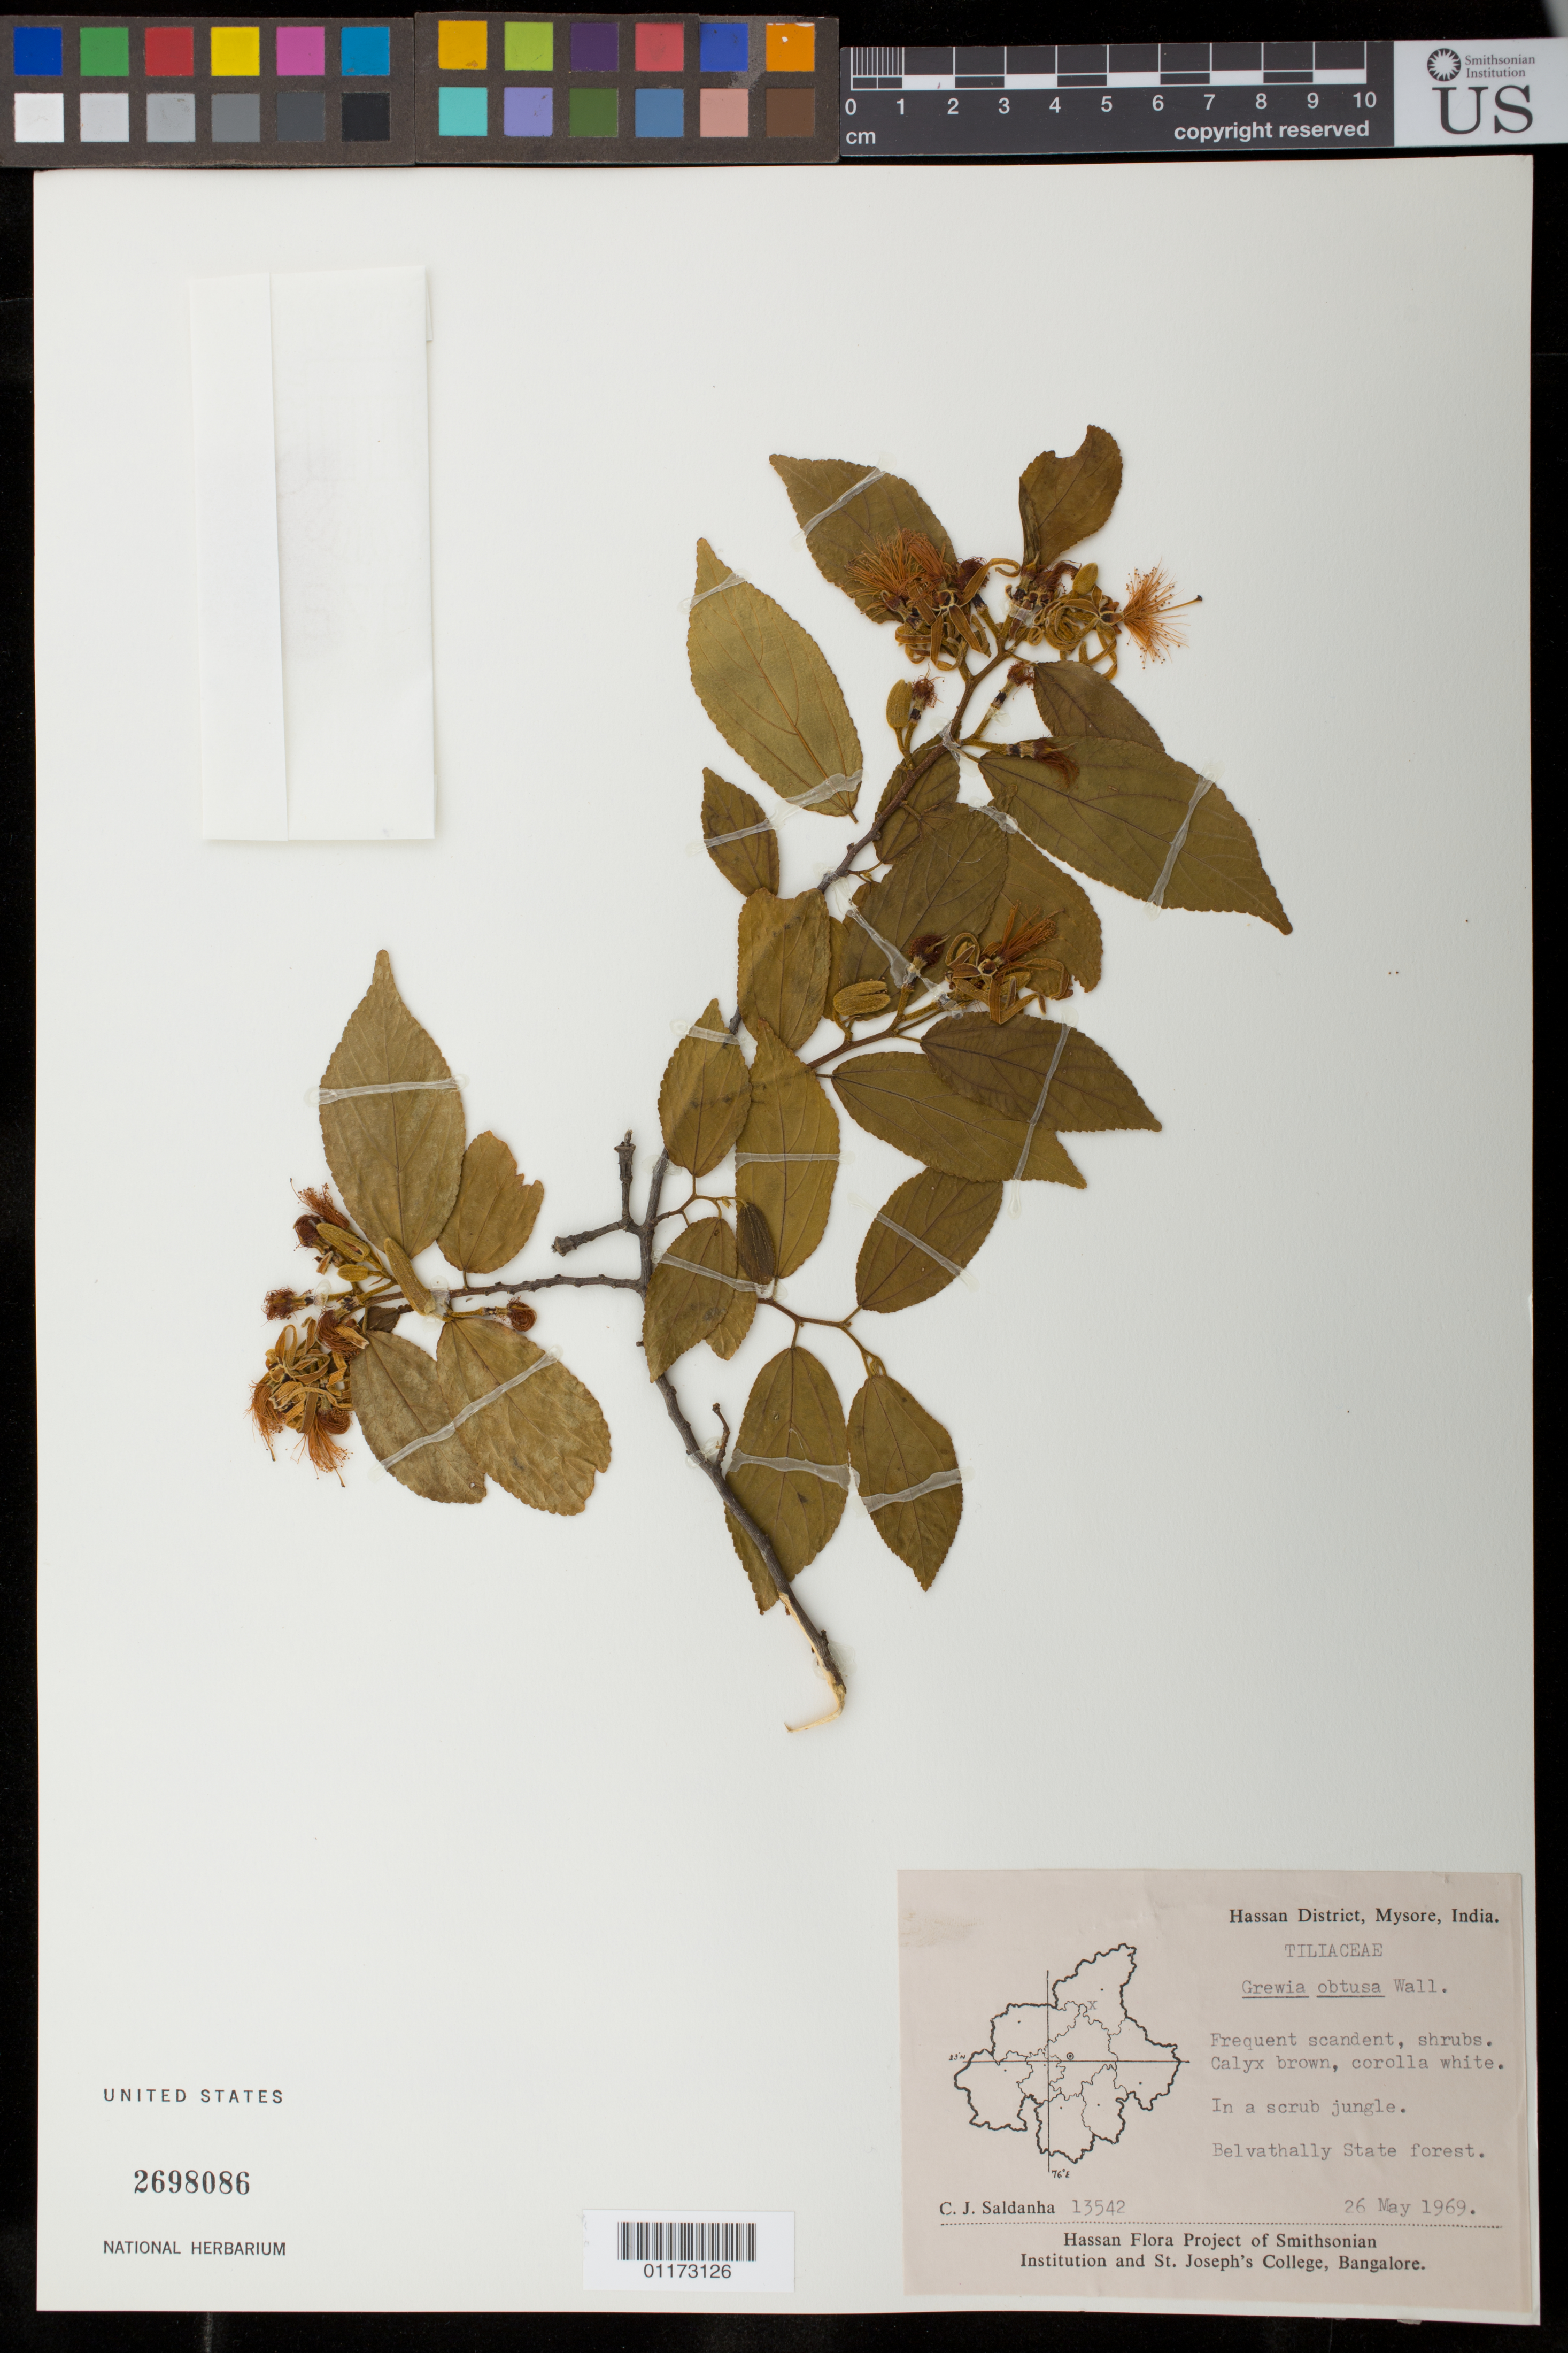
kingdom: Plantae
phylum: Tracheophyta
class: Magnoliopsida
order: Malvales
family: Malvaceae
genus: Grewia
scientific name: Grewia obtusa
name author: Wall. ex Dunn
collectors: C. J. Saldanha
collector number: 13542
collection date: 1969-05-26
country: India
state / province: Karnataka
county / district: Mysore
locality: Belvathally State forest.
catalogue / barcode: US 2698086